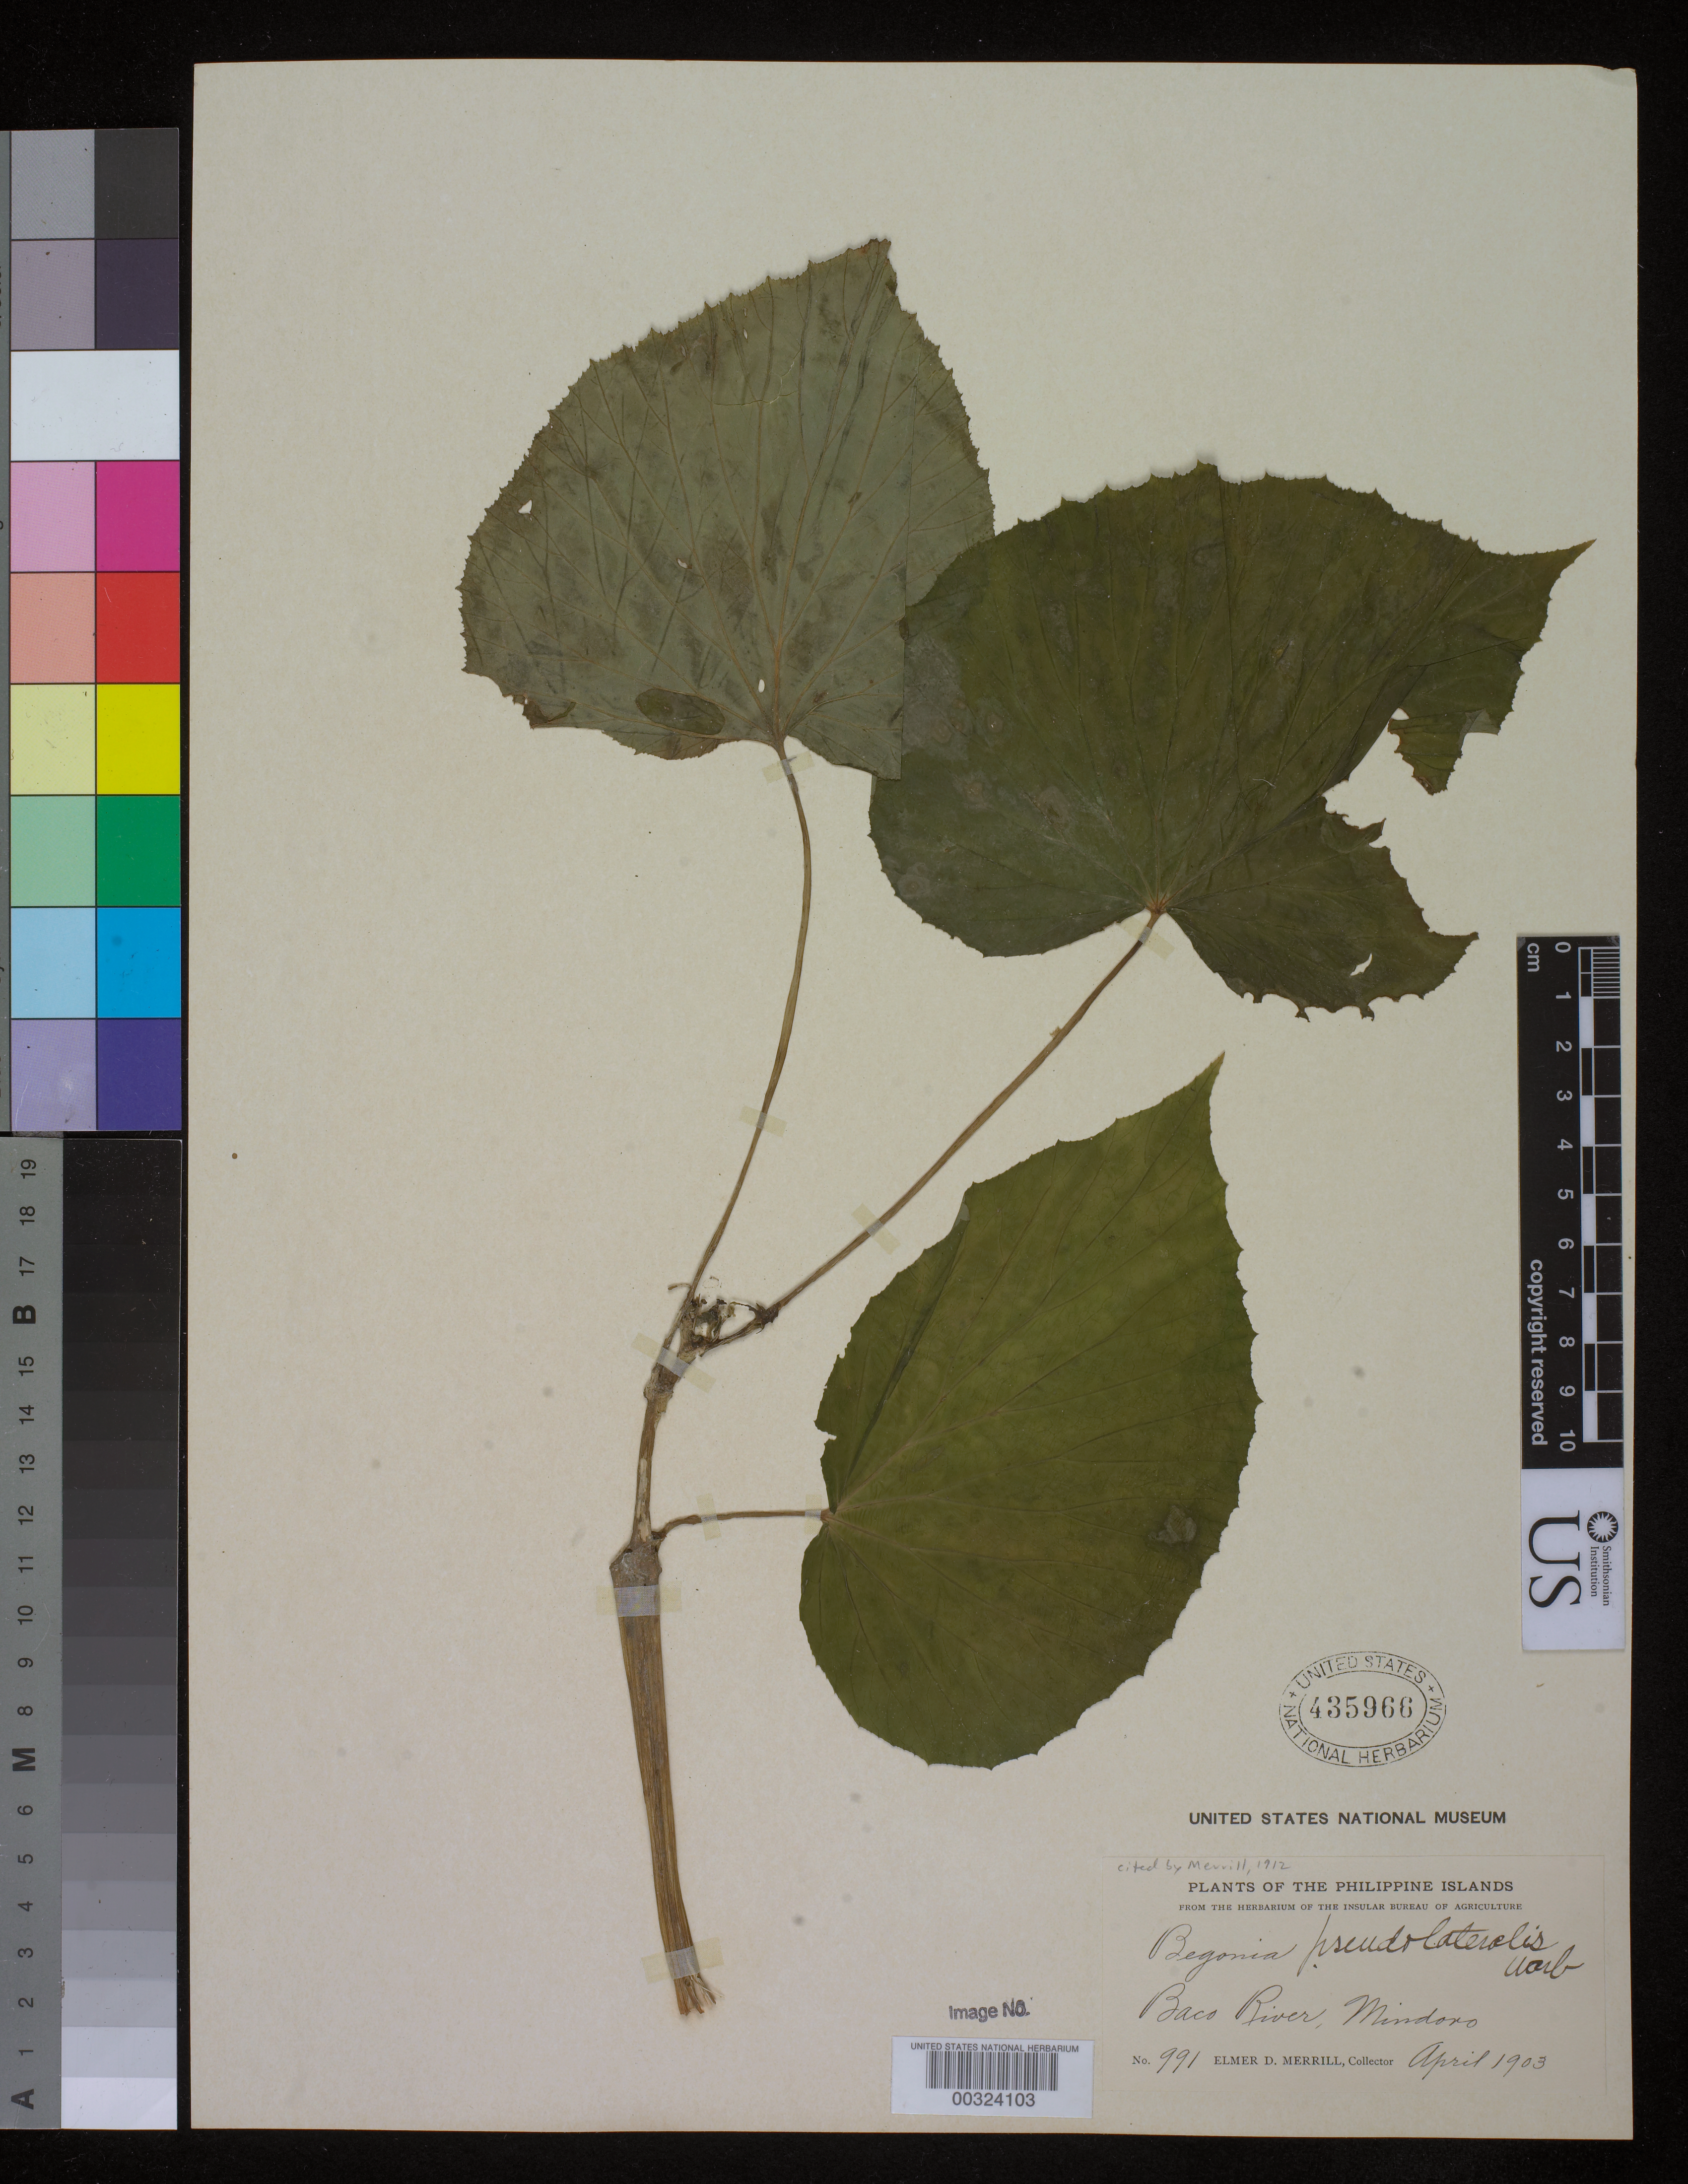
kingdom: Plantae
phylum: Tracheophyta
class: Magnoliopsida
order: Cucurbitales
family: Begoniaceae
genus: Begonia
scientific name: Begonia pseudolateralis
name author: Warb.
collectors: E. D. Merrill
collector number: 991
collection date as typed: Apr 1903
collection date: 1903-04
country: Philippines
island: Mindoro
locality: Baco river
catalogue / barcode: US 435966